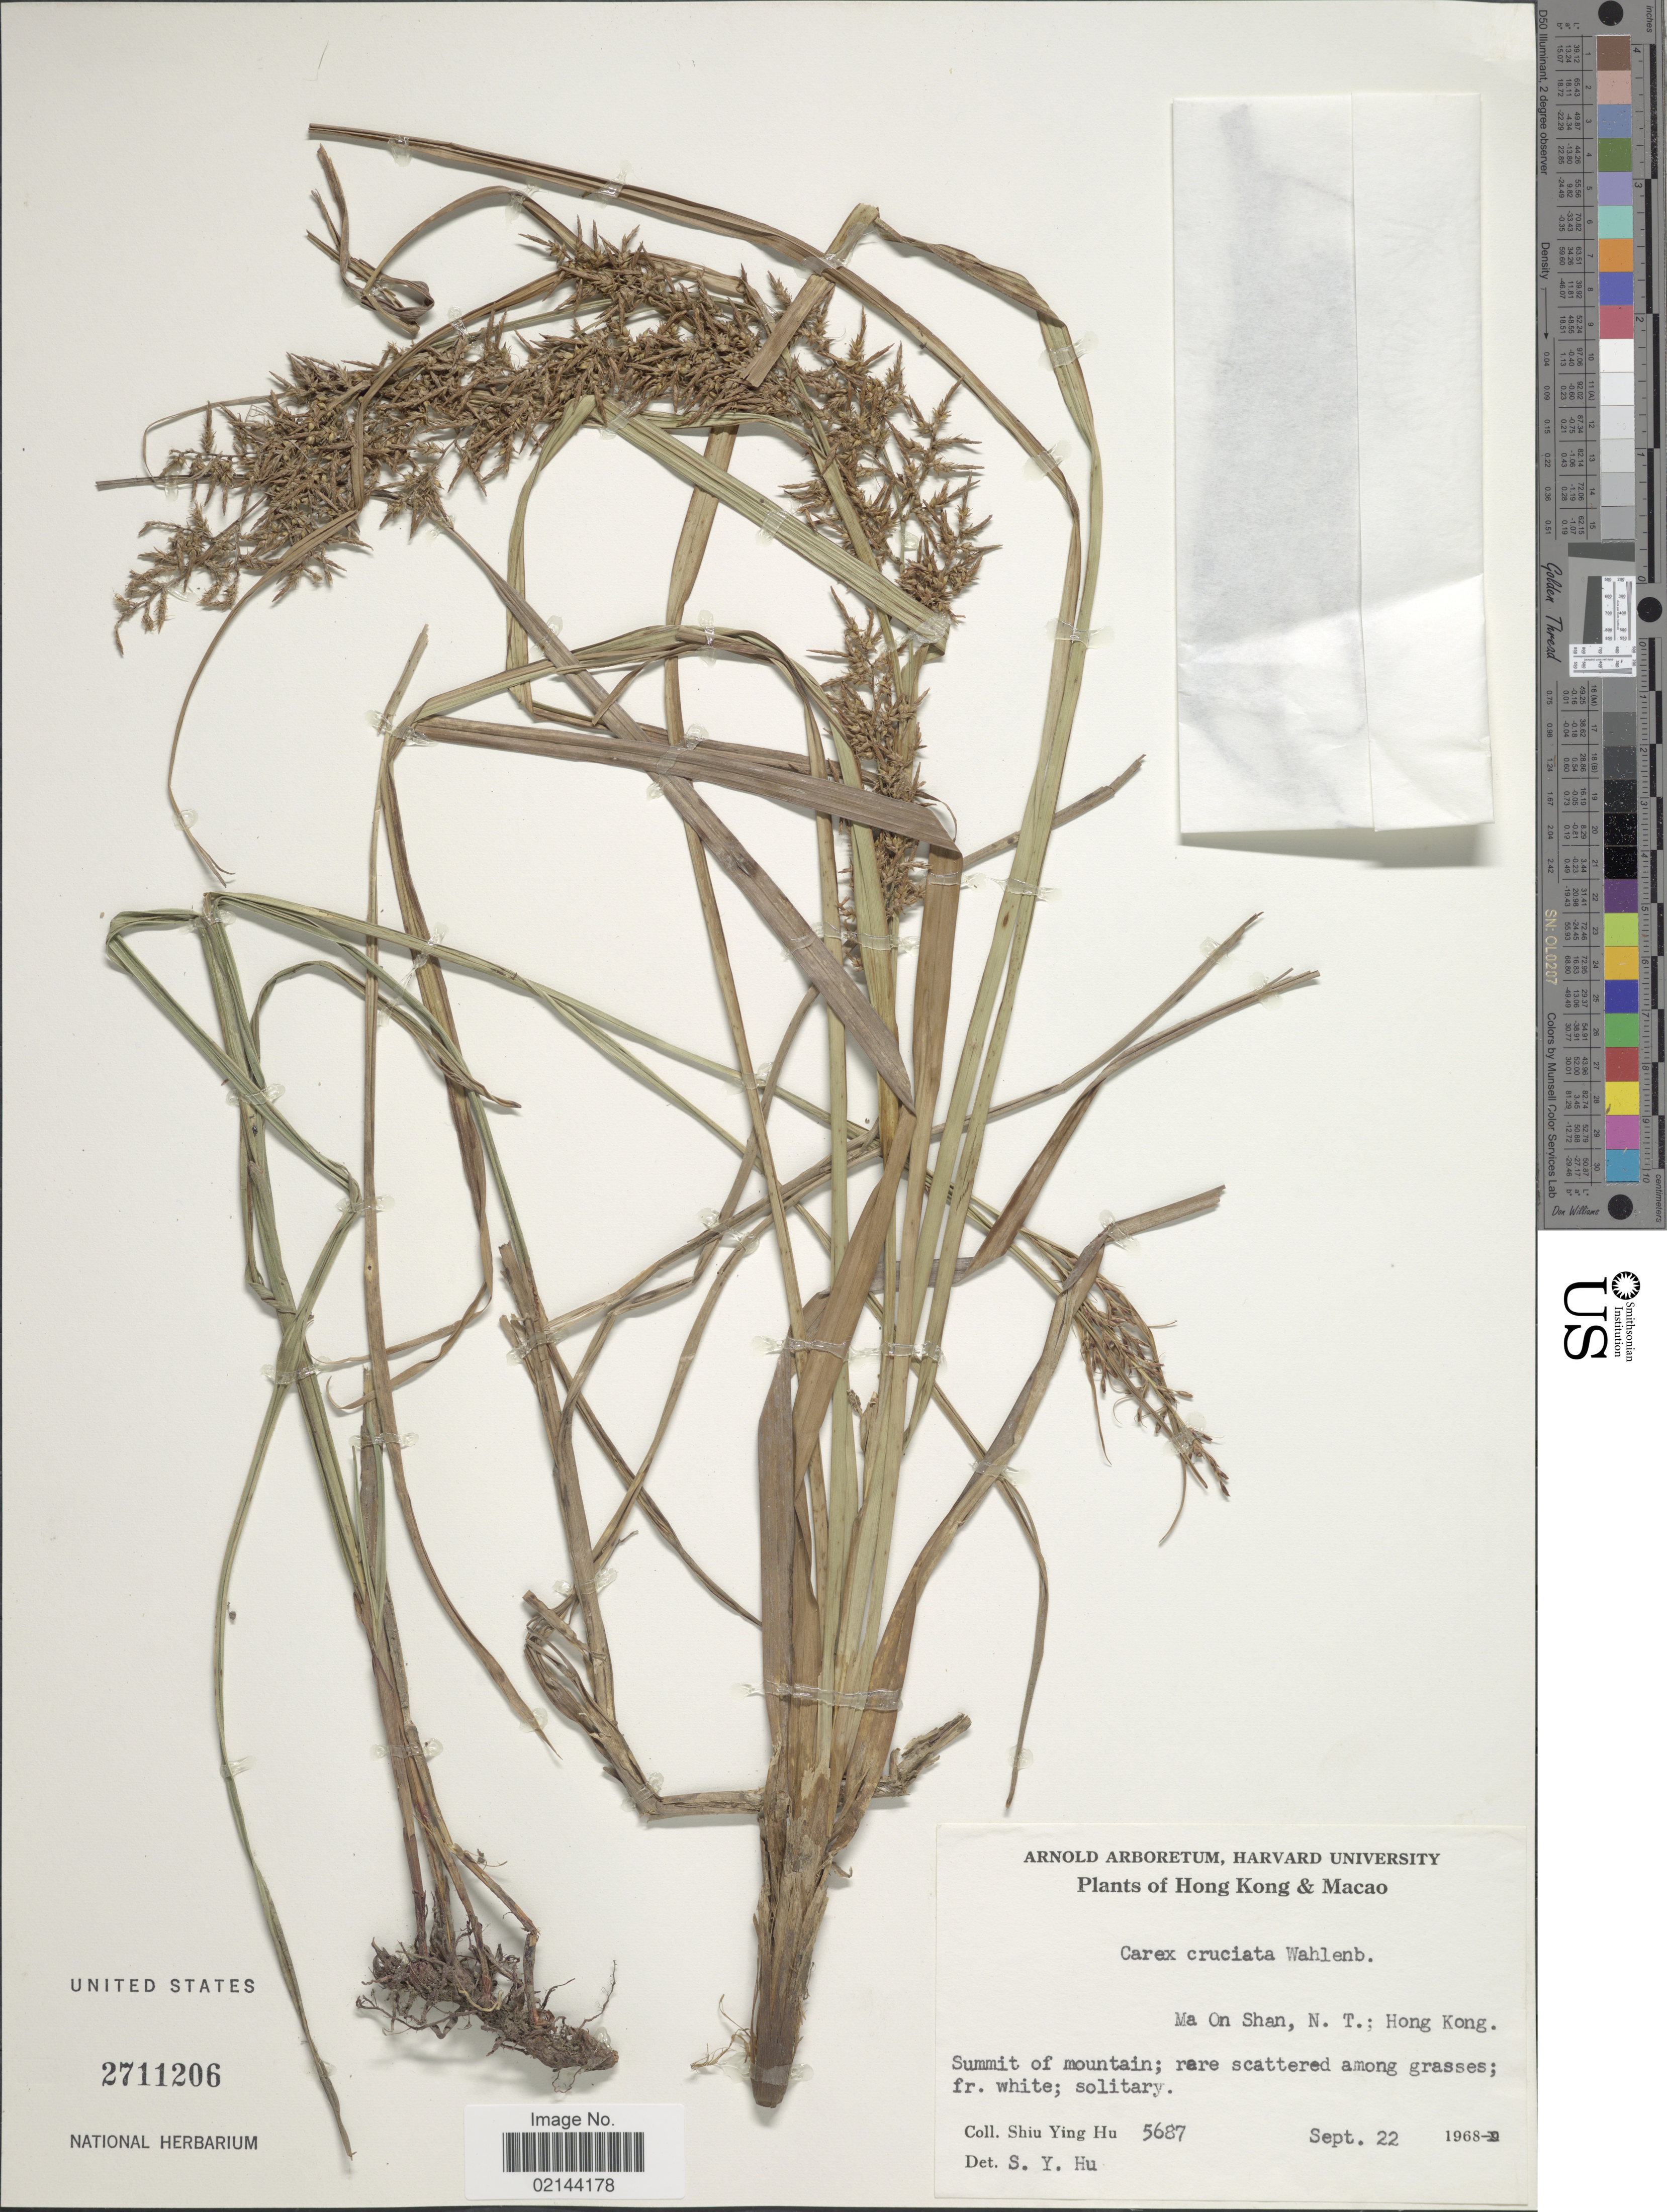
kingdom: Plantae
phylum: Tracheophyta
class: Liliopsida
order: Poales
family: Cyperaceae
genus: Carex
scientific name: Carex cruciata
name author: Wahlenb.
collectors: S. Y. Hu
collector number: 5687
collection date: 1968-09-22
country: China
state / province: Hong Kong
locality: Hong Kong & Macao, Ma On Shan, N.T., Hong Kong, Summit of Mountain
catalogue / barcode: US 2711206